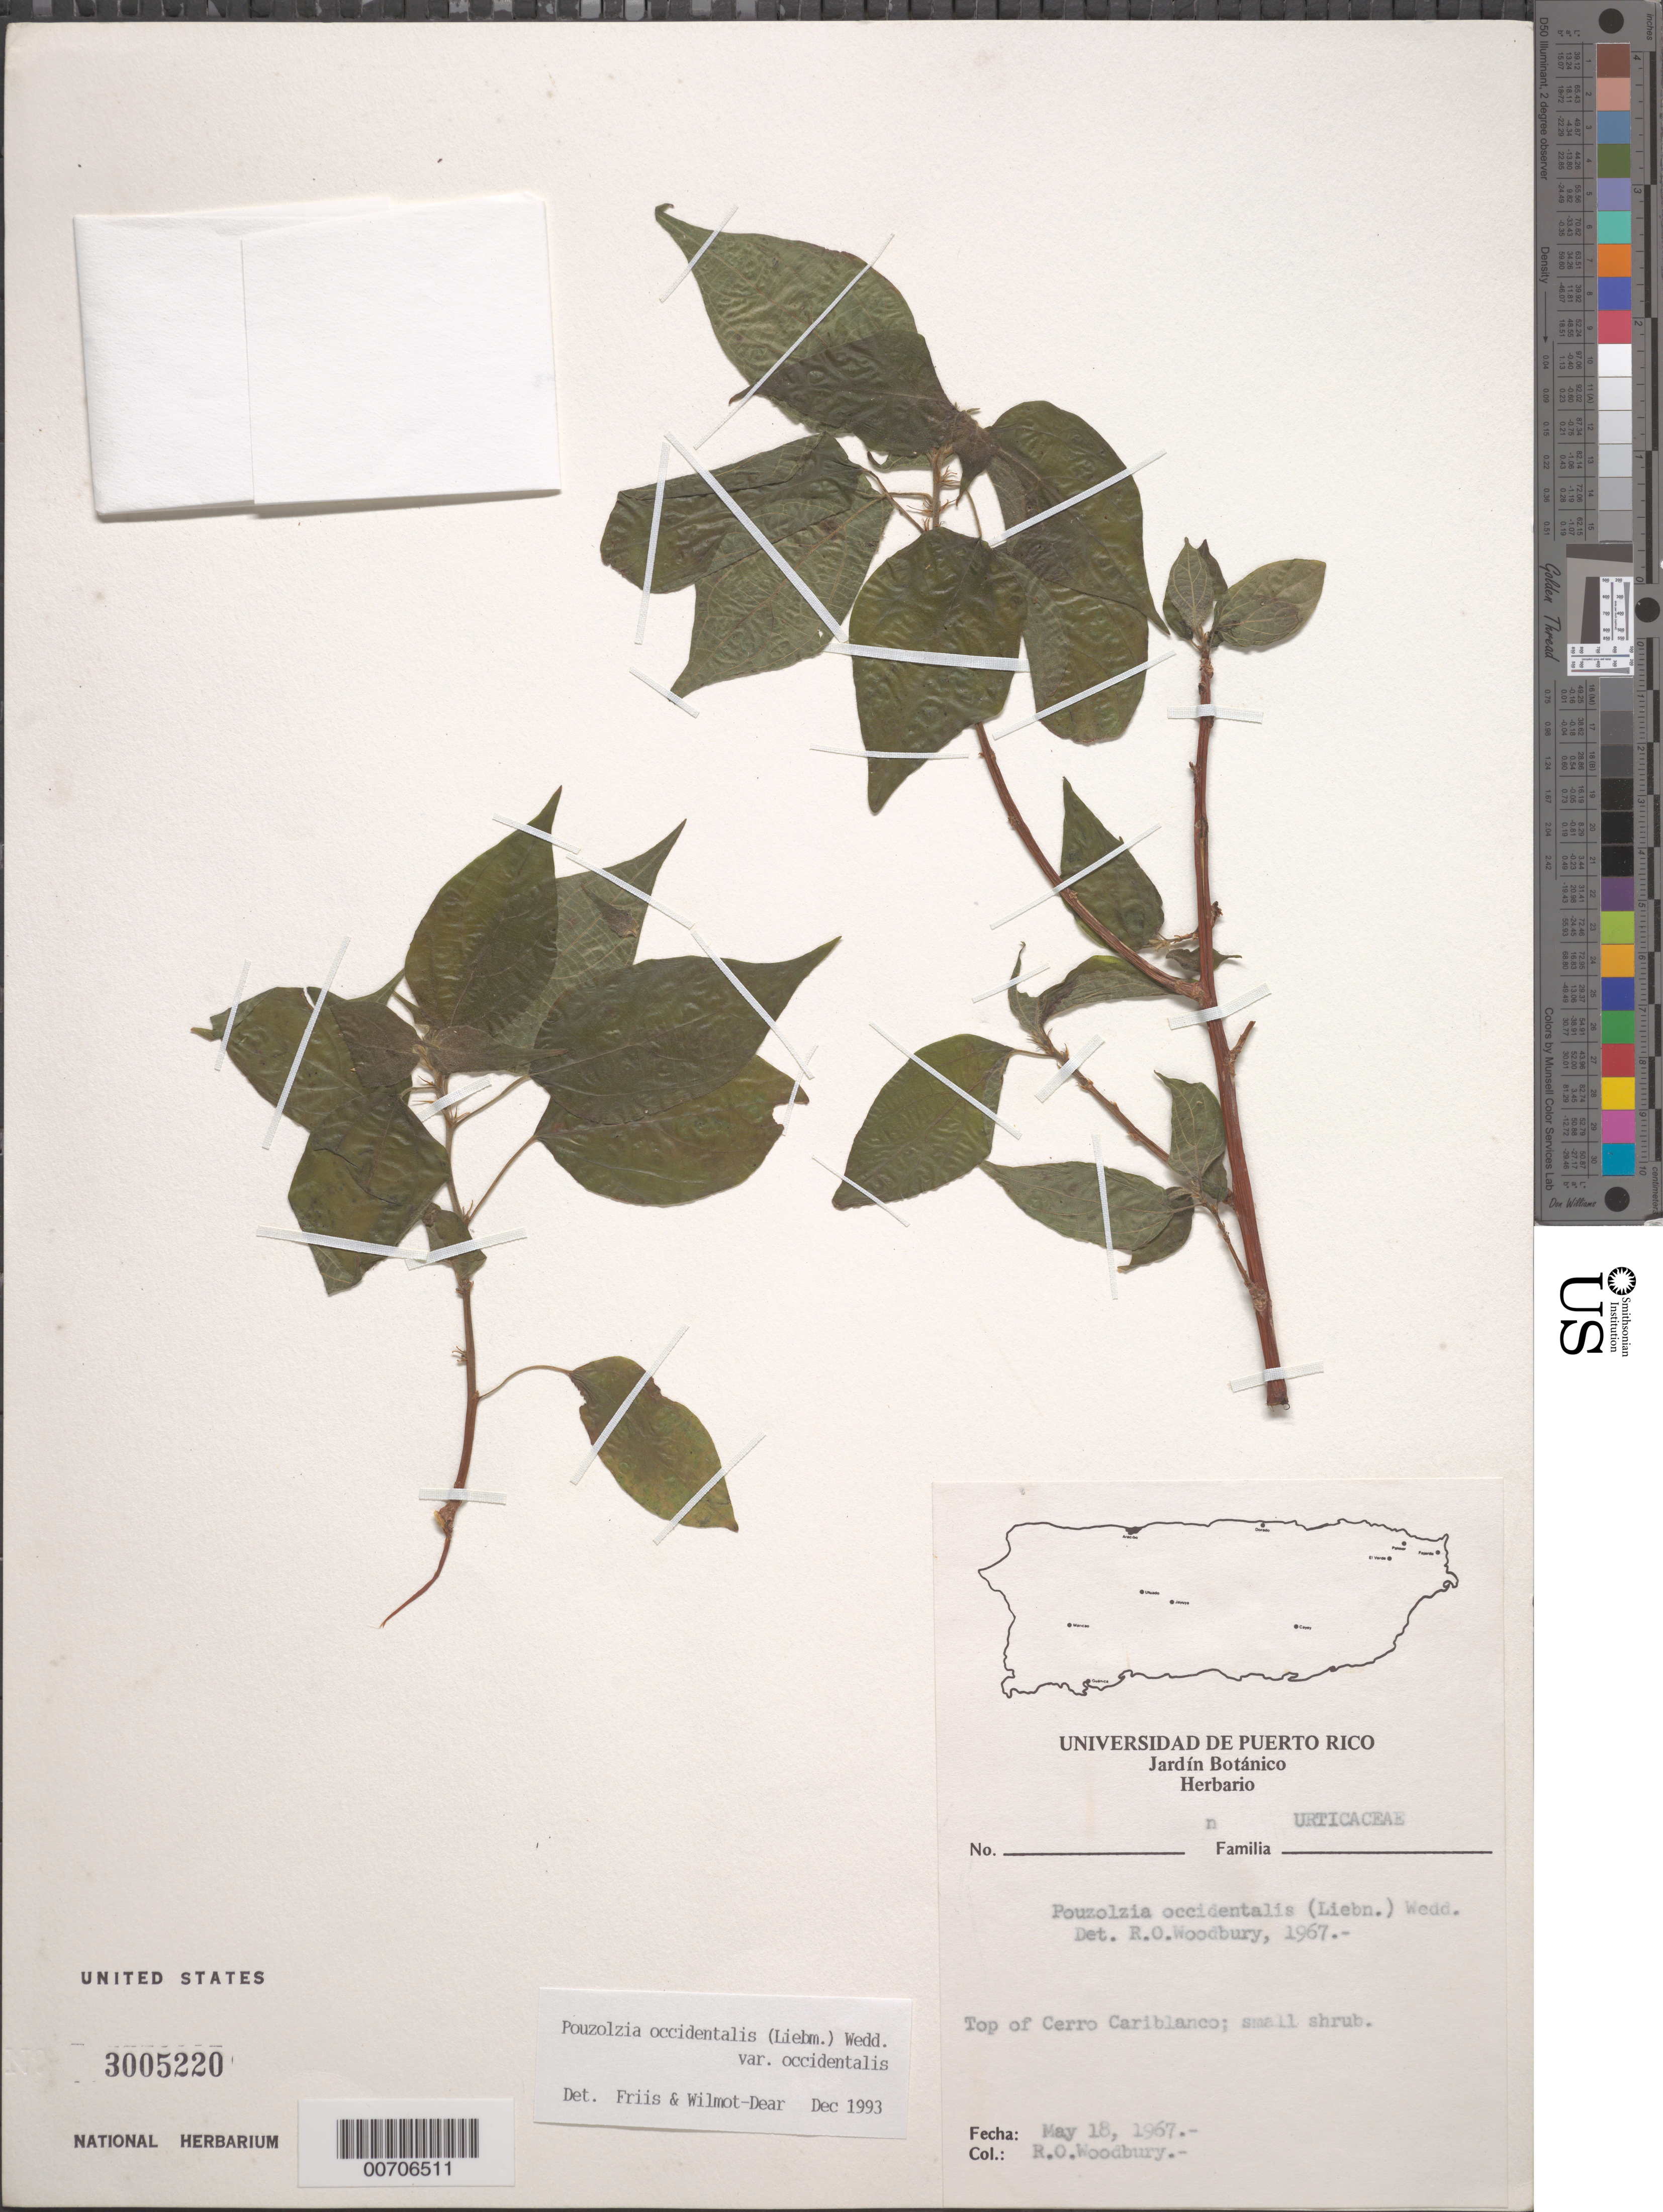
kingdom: Plantae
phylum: Tracheophyta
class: Magnoliopsida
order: Rosales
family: Urticaceae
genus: Pouzolzia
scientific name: Pouzolzia occidentalis var. occidentalis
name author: (Liebm.) Wedd.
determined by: Friis, I.; Wilmot-Dear, C. M.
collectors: R. O. Woodbury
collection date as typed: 18 May 1967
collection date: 1967-05-18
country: Puerto Rico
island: Greater Antilles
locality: Top of Cerro Cariblanco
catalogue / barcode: US 3005220